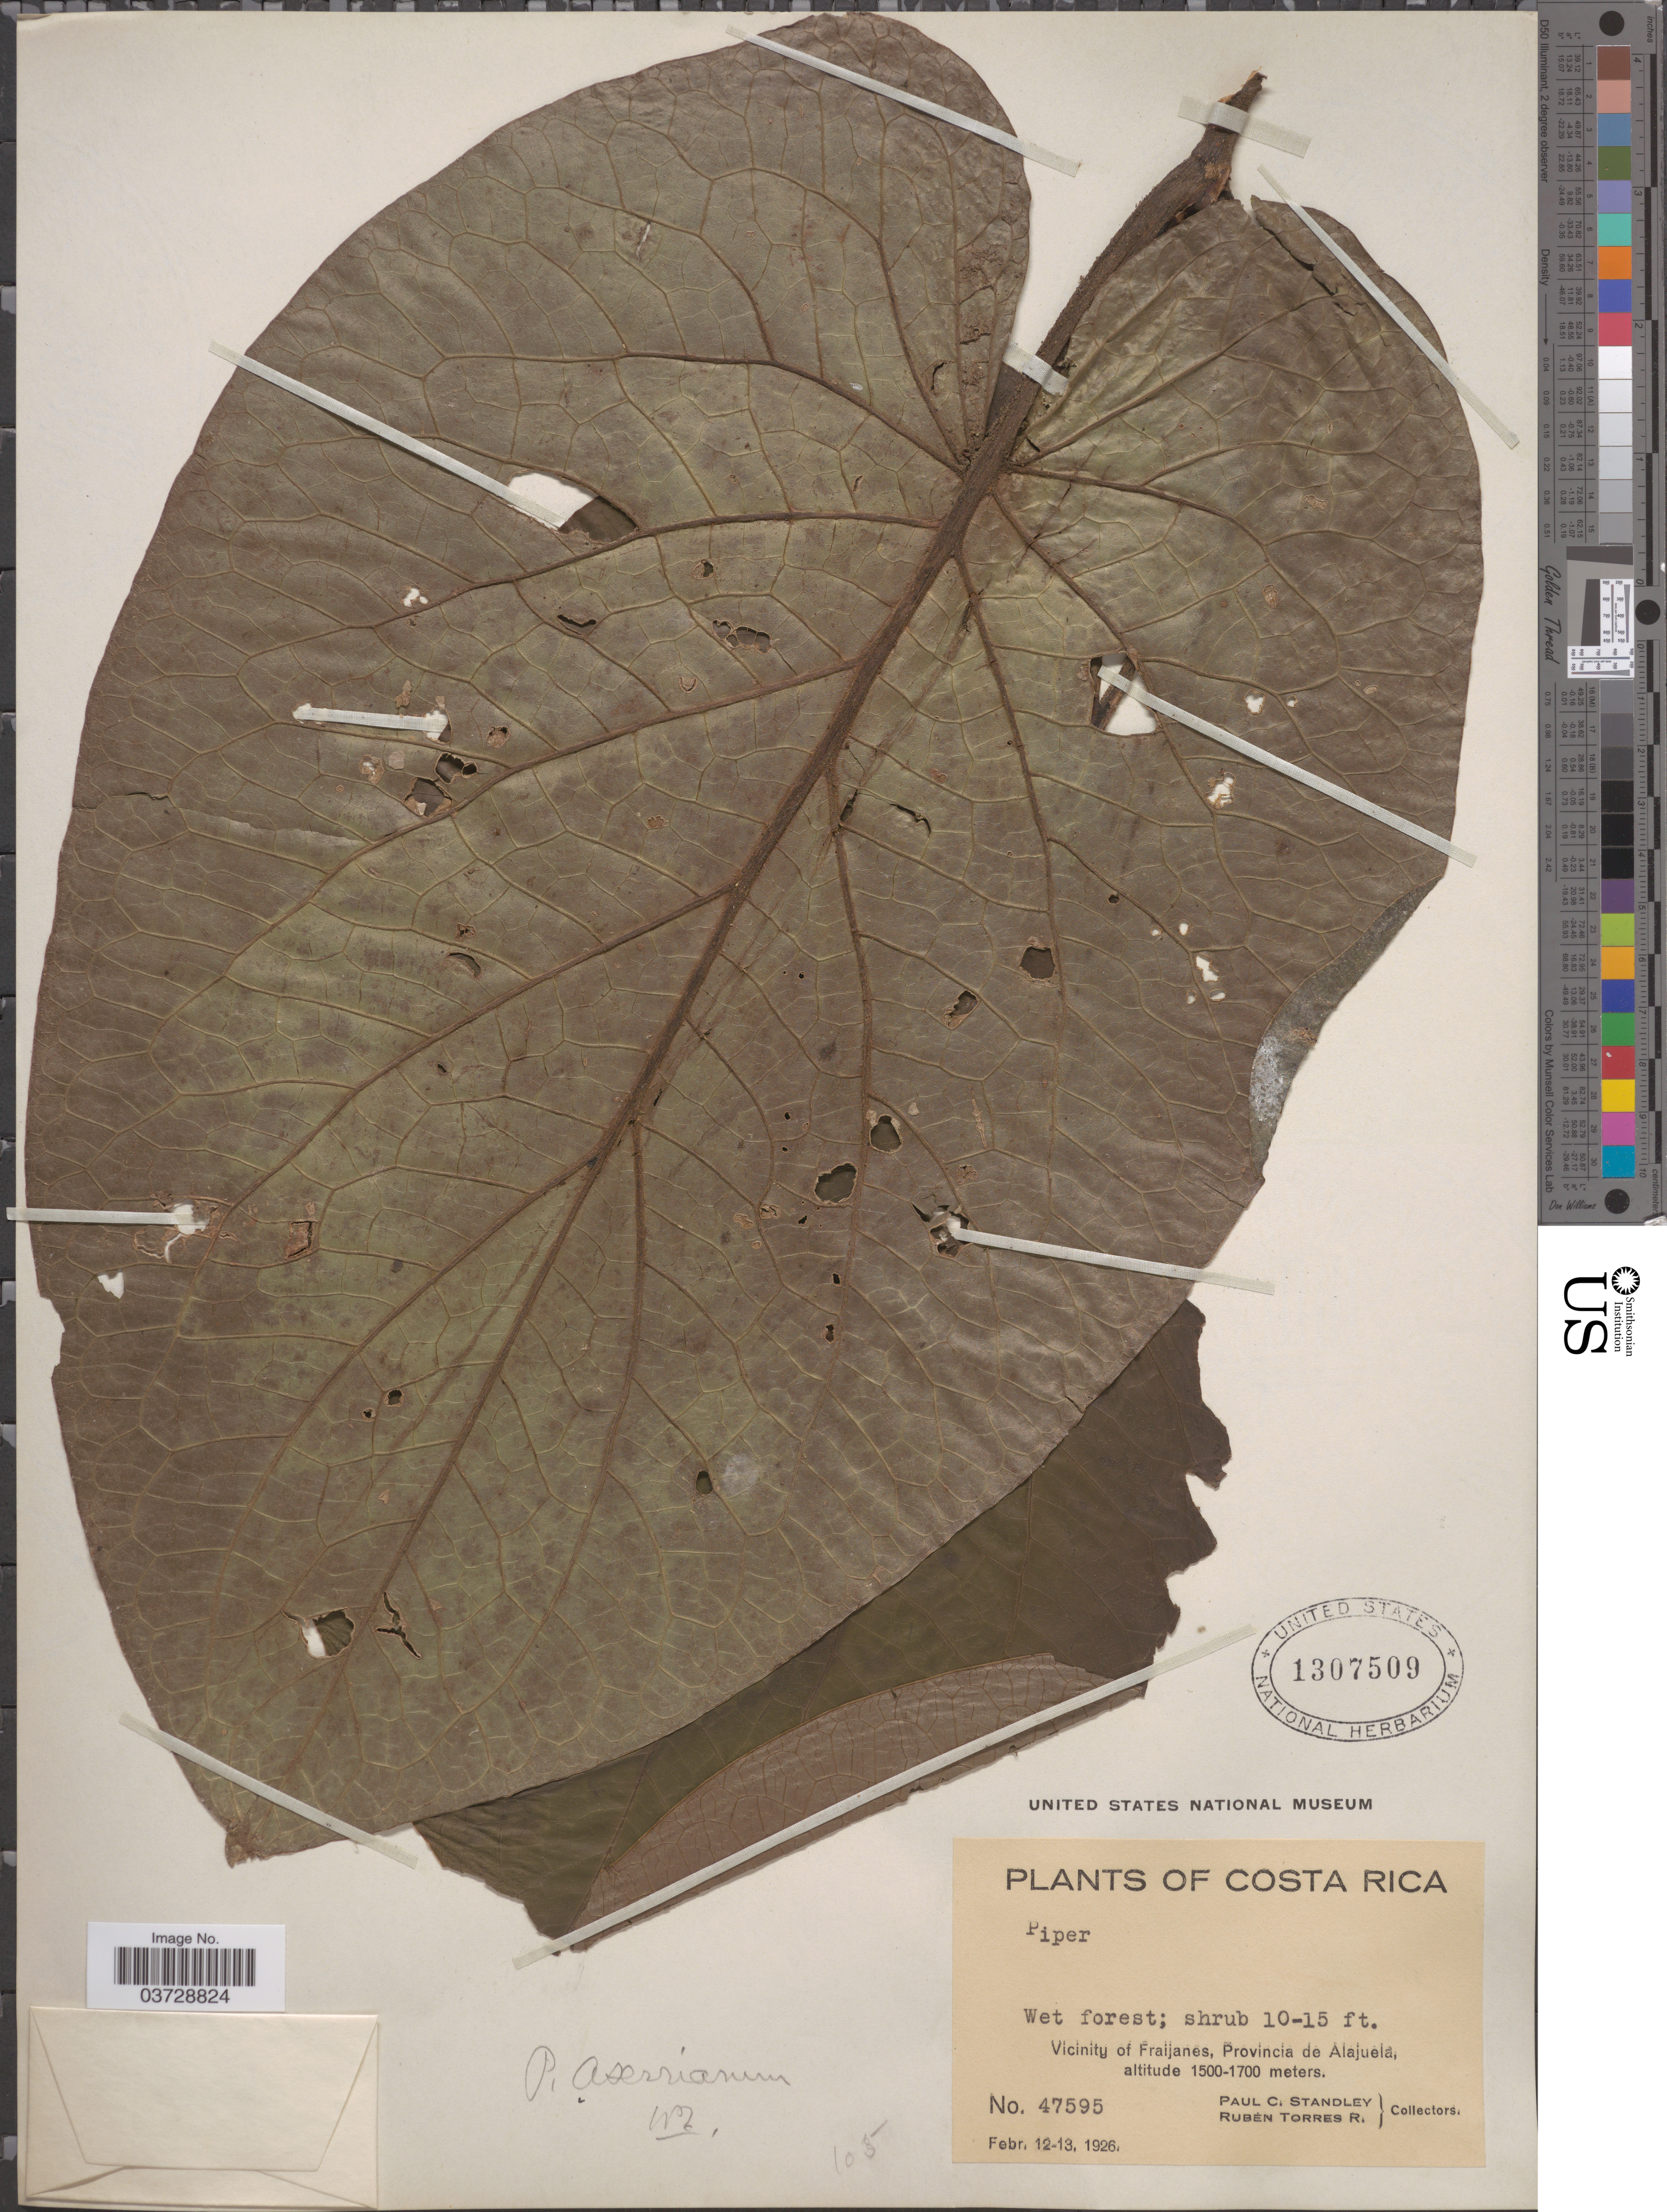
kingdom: Plantae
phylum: Tracheophyta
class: Magnoliopsida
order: Piperales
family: Piperaceae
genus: Piper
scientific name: Piper aserrianum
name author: Trel.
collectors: P. C. Standley & R. Torres Rojas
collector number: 47595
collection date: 1926-02-12/1926-02-13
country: Costa Rica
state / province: Alajuela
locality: Vicinity of Fraijanes.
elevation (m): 1500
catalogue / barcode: US 1307509